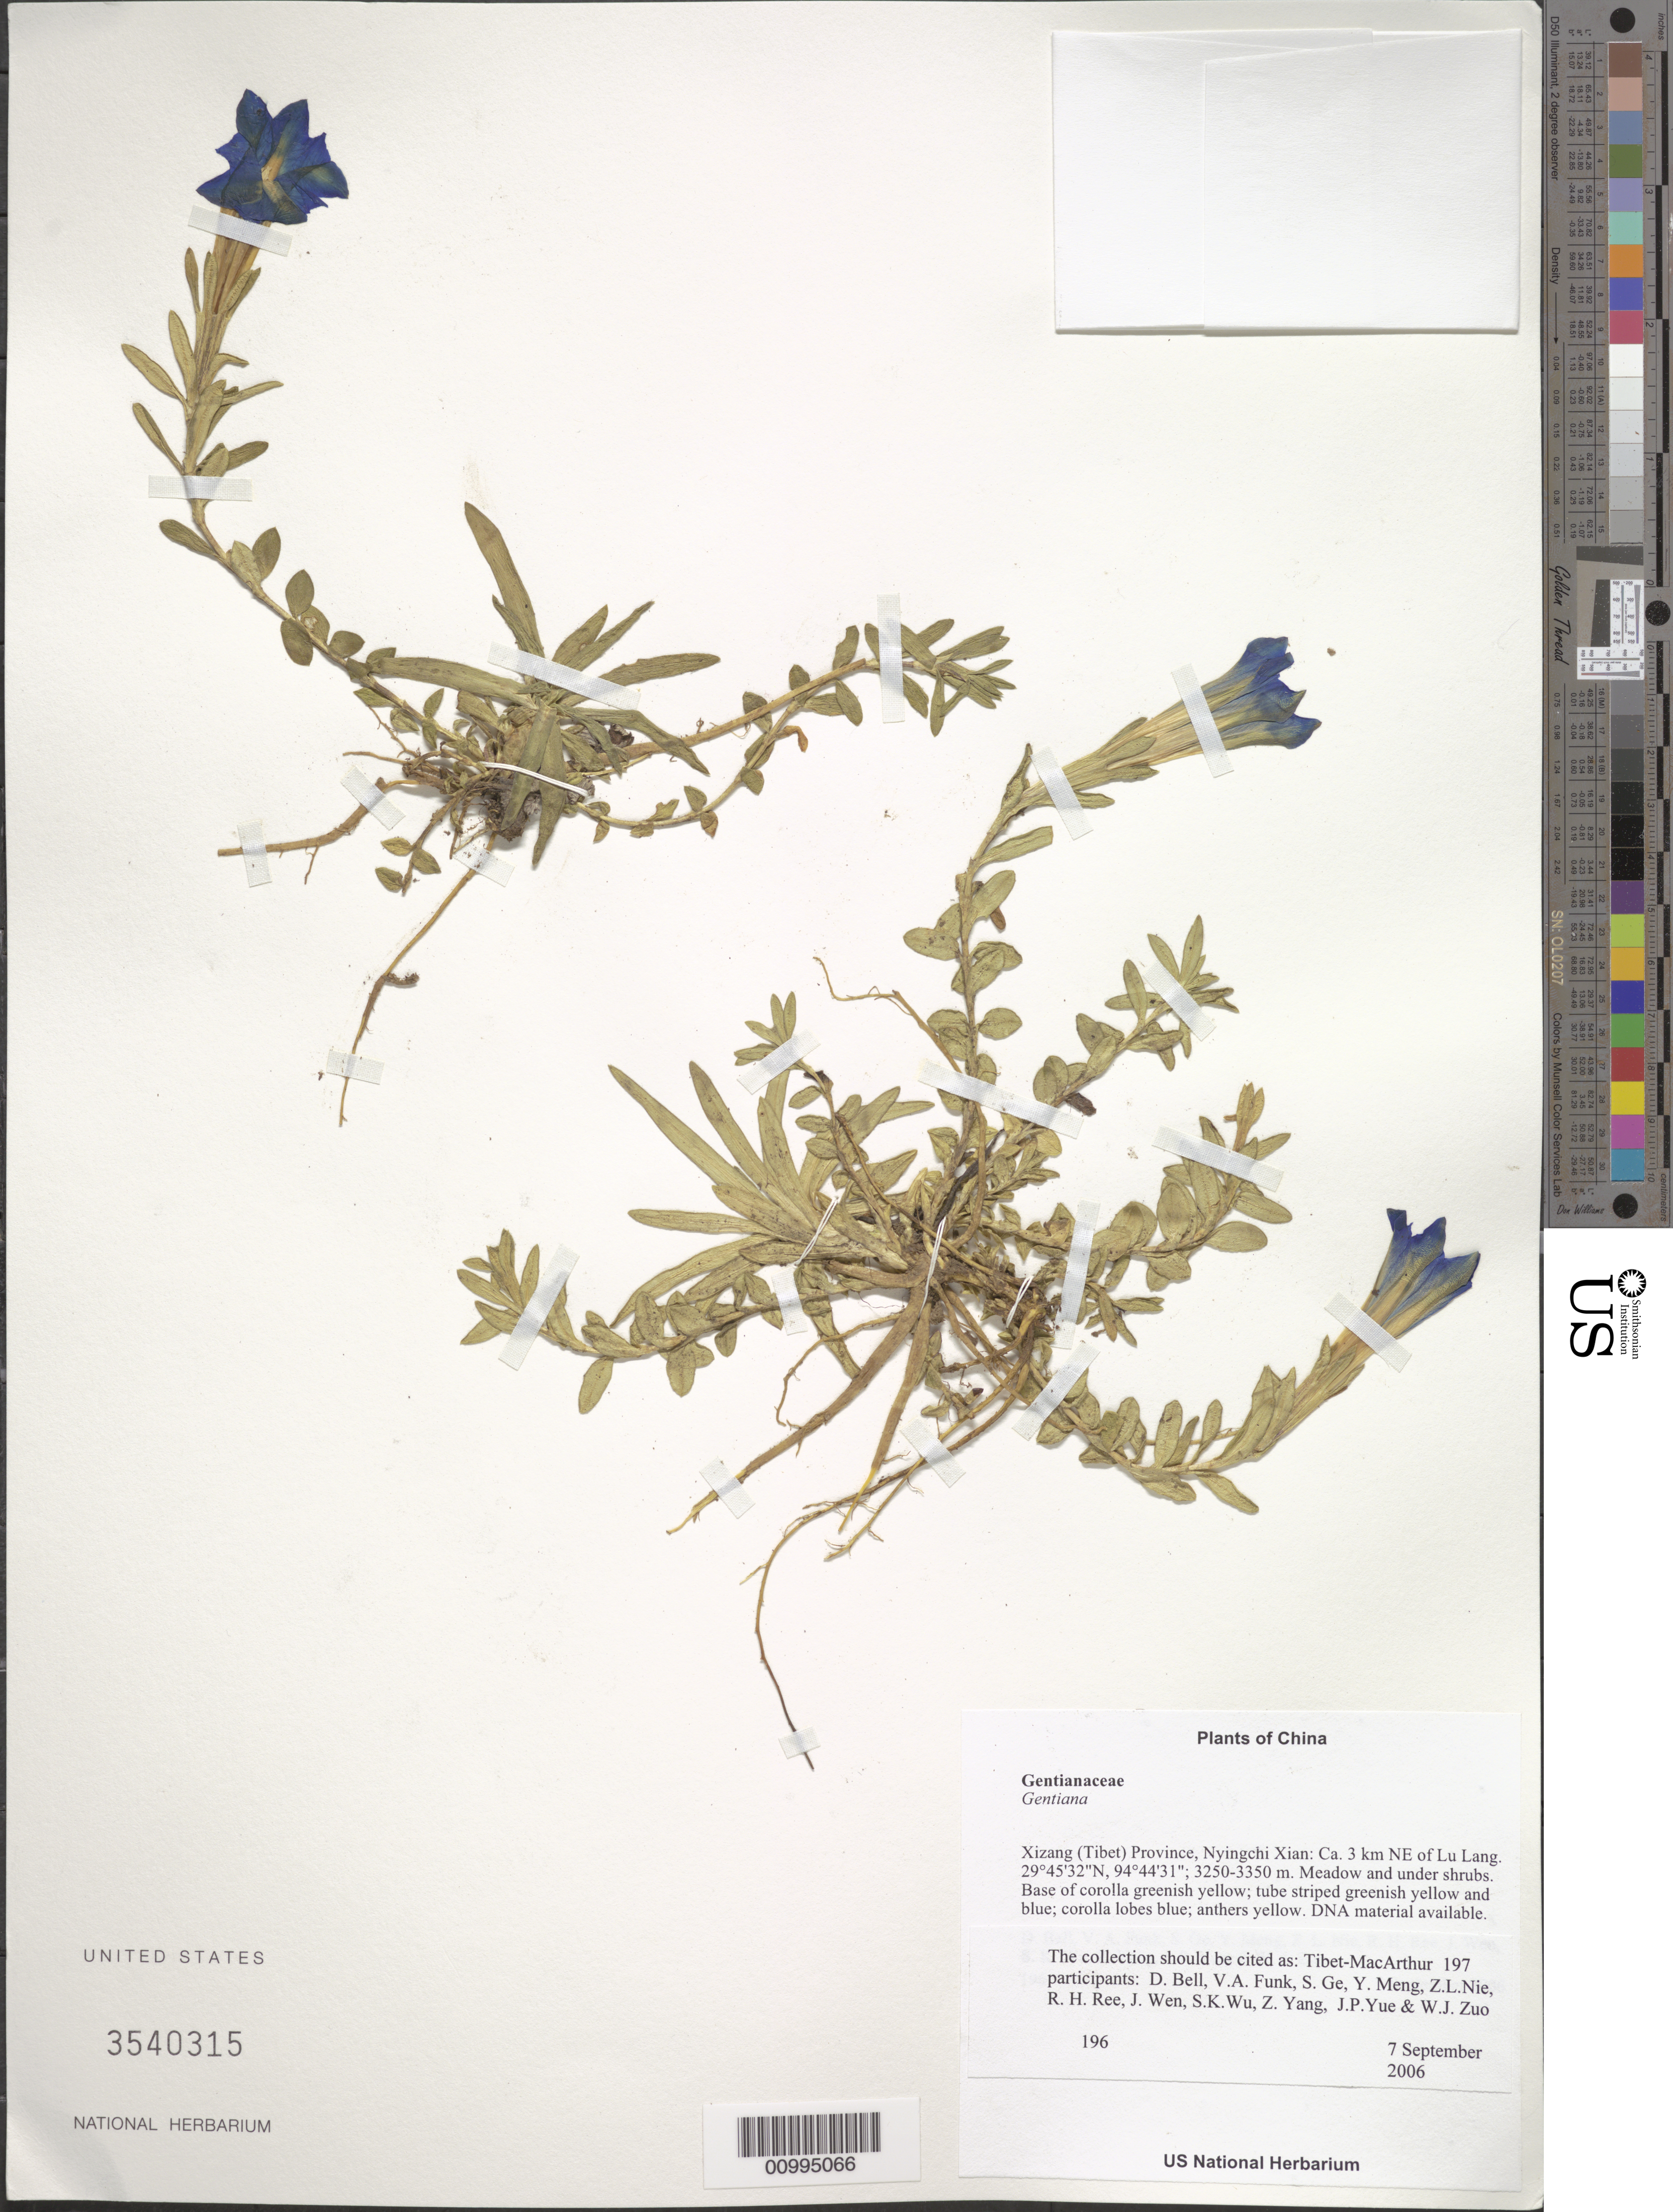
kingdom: Plantae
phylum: Tracheophyta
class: Magnoliopsida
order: Gentianales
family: Gentianaceae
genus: Gentiana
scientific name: Gentiana sp.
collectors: Tibet-MacArthur, D. A. Bell, V. Funk, S. Ge, Y. Meng, Z. Nie, R. Ree, J. Wen, S. K. Wu, Z. Yang, J. Yue & W. Zuo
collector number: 196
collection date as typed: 07 Sep 2006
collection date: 2006-09-07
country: China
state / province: Xizang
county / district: Nyingchi Xian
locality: Ca. 3 km NE of Lu Lang.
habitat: Mixed broadleaved (Quercus, Betula) and coniferous (Picea) forest and adjacent wet meadows. Meadow and under shrubs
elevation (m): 3250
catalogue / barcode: US 3540315